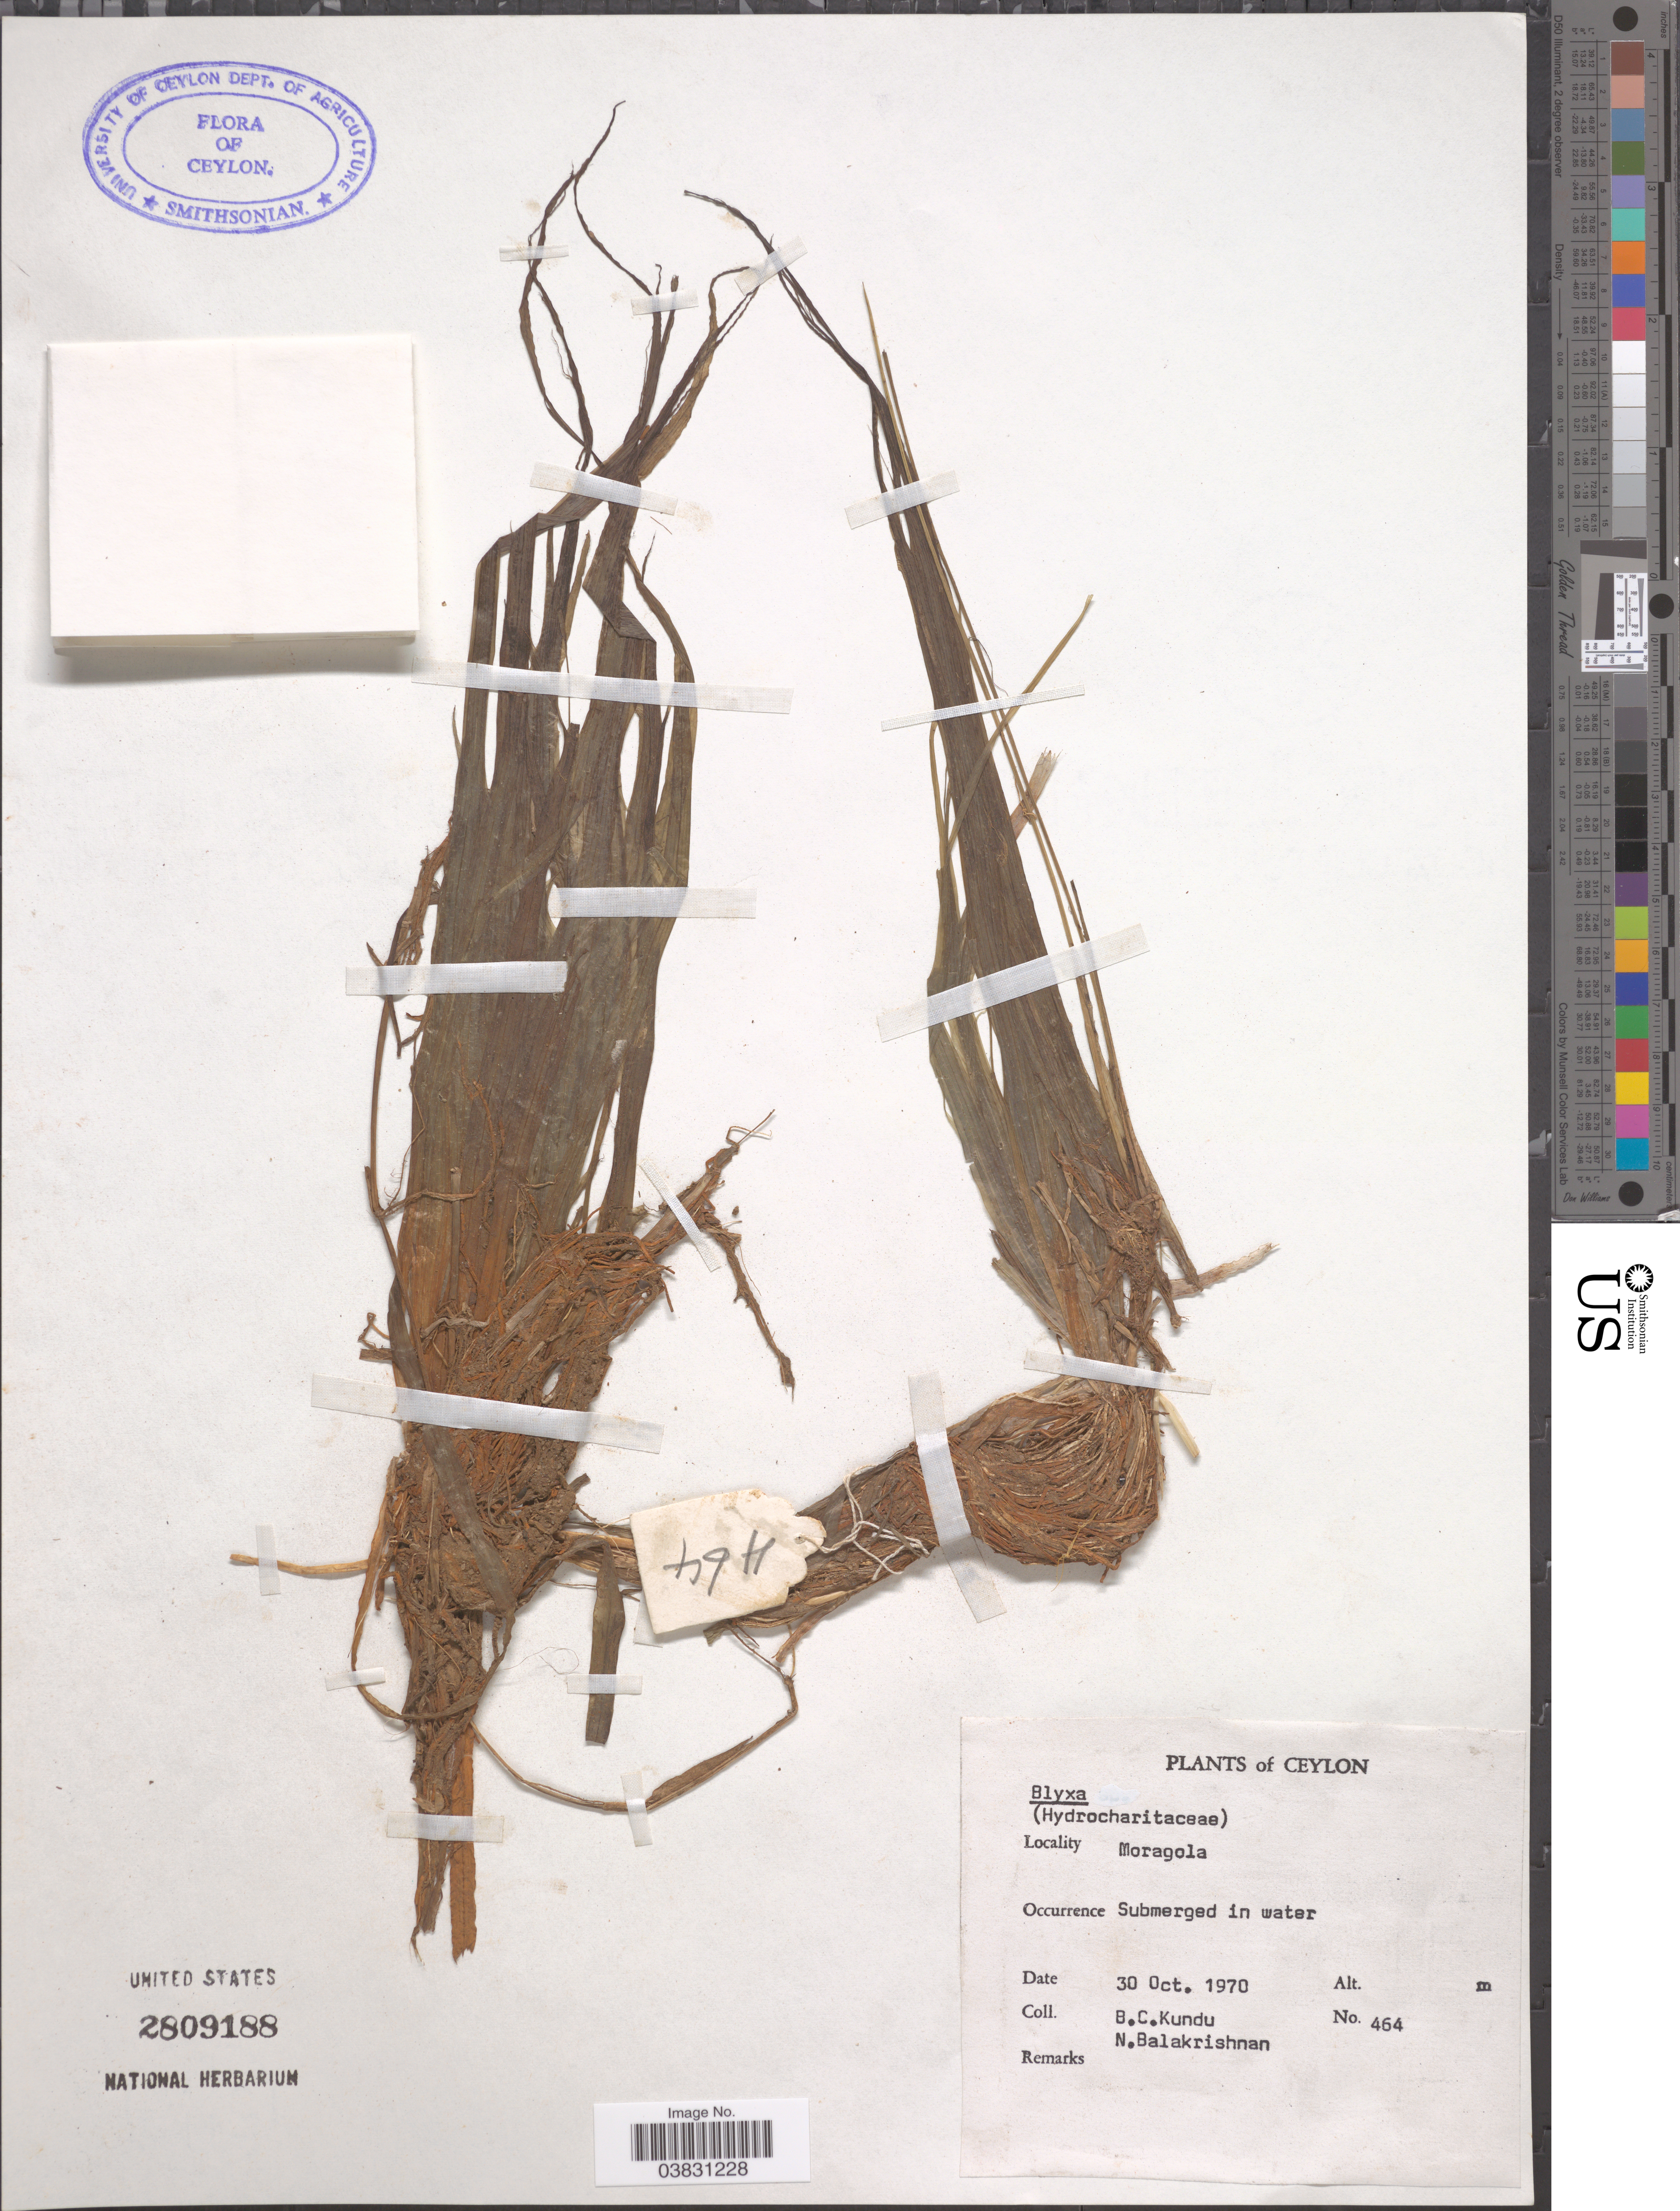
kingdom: Plantae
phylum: Tracheophyta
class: Liliopsida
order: Alismatales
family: Hydrocharitaceae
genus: Blyxa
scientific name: Blyxa sp.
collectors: B. C. Kundu & N. Balakrishnan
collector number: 464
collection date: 1970-10-30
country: Sri Lanka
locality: Moragola.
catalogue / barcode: US 2809188